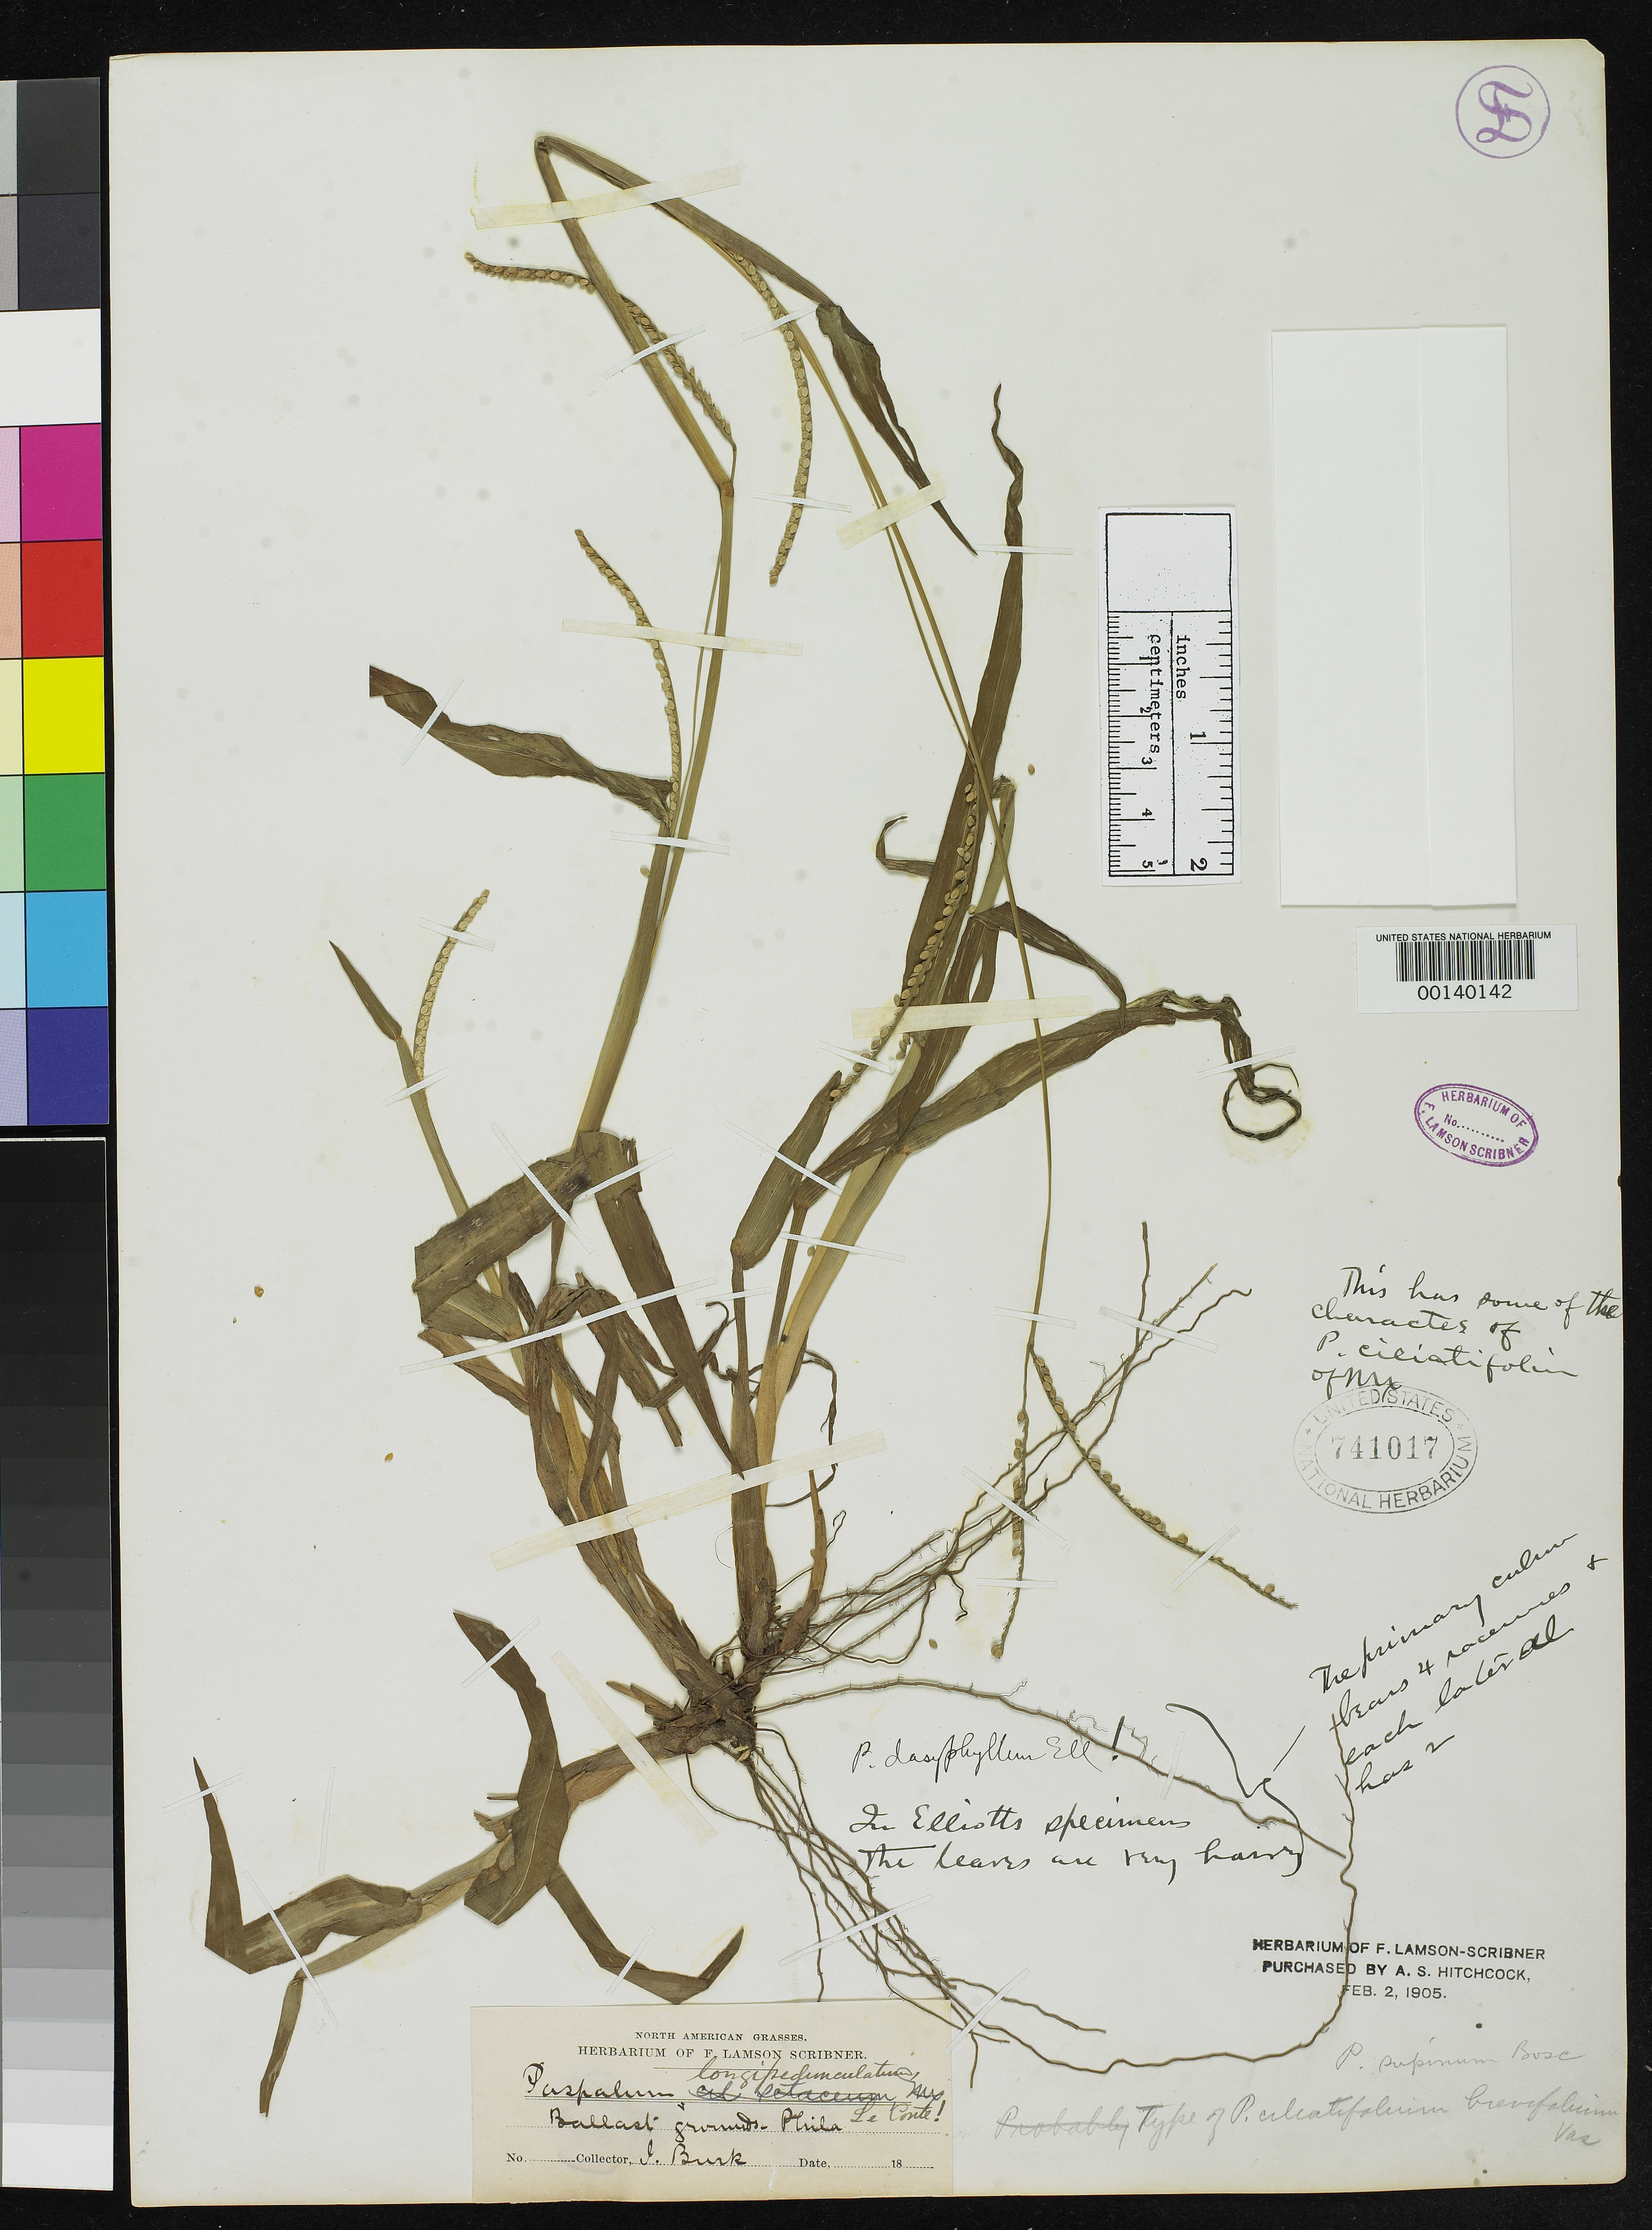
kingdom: Plantae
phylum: Tracheophyta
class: Liliopsida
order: Poales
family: Poaceae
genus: Paspalum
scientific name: Paspalum ciliatifolium var. brevifolium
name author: Vasey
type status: Holotype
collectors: I. Burk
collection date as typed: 18--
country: United States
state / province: Pennsylvania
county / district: Philadelphia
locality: Philadelphia.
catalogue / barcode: US 741017